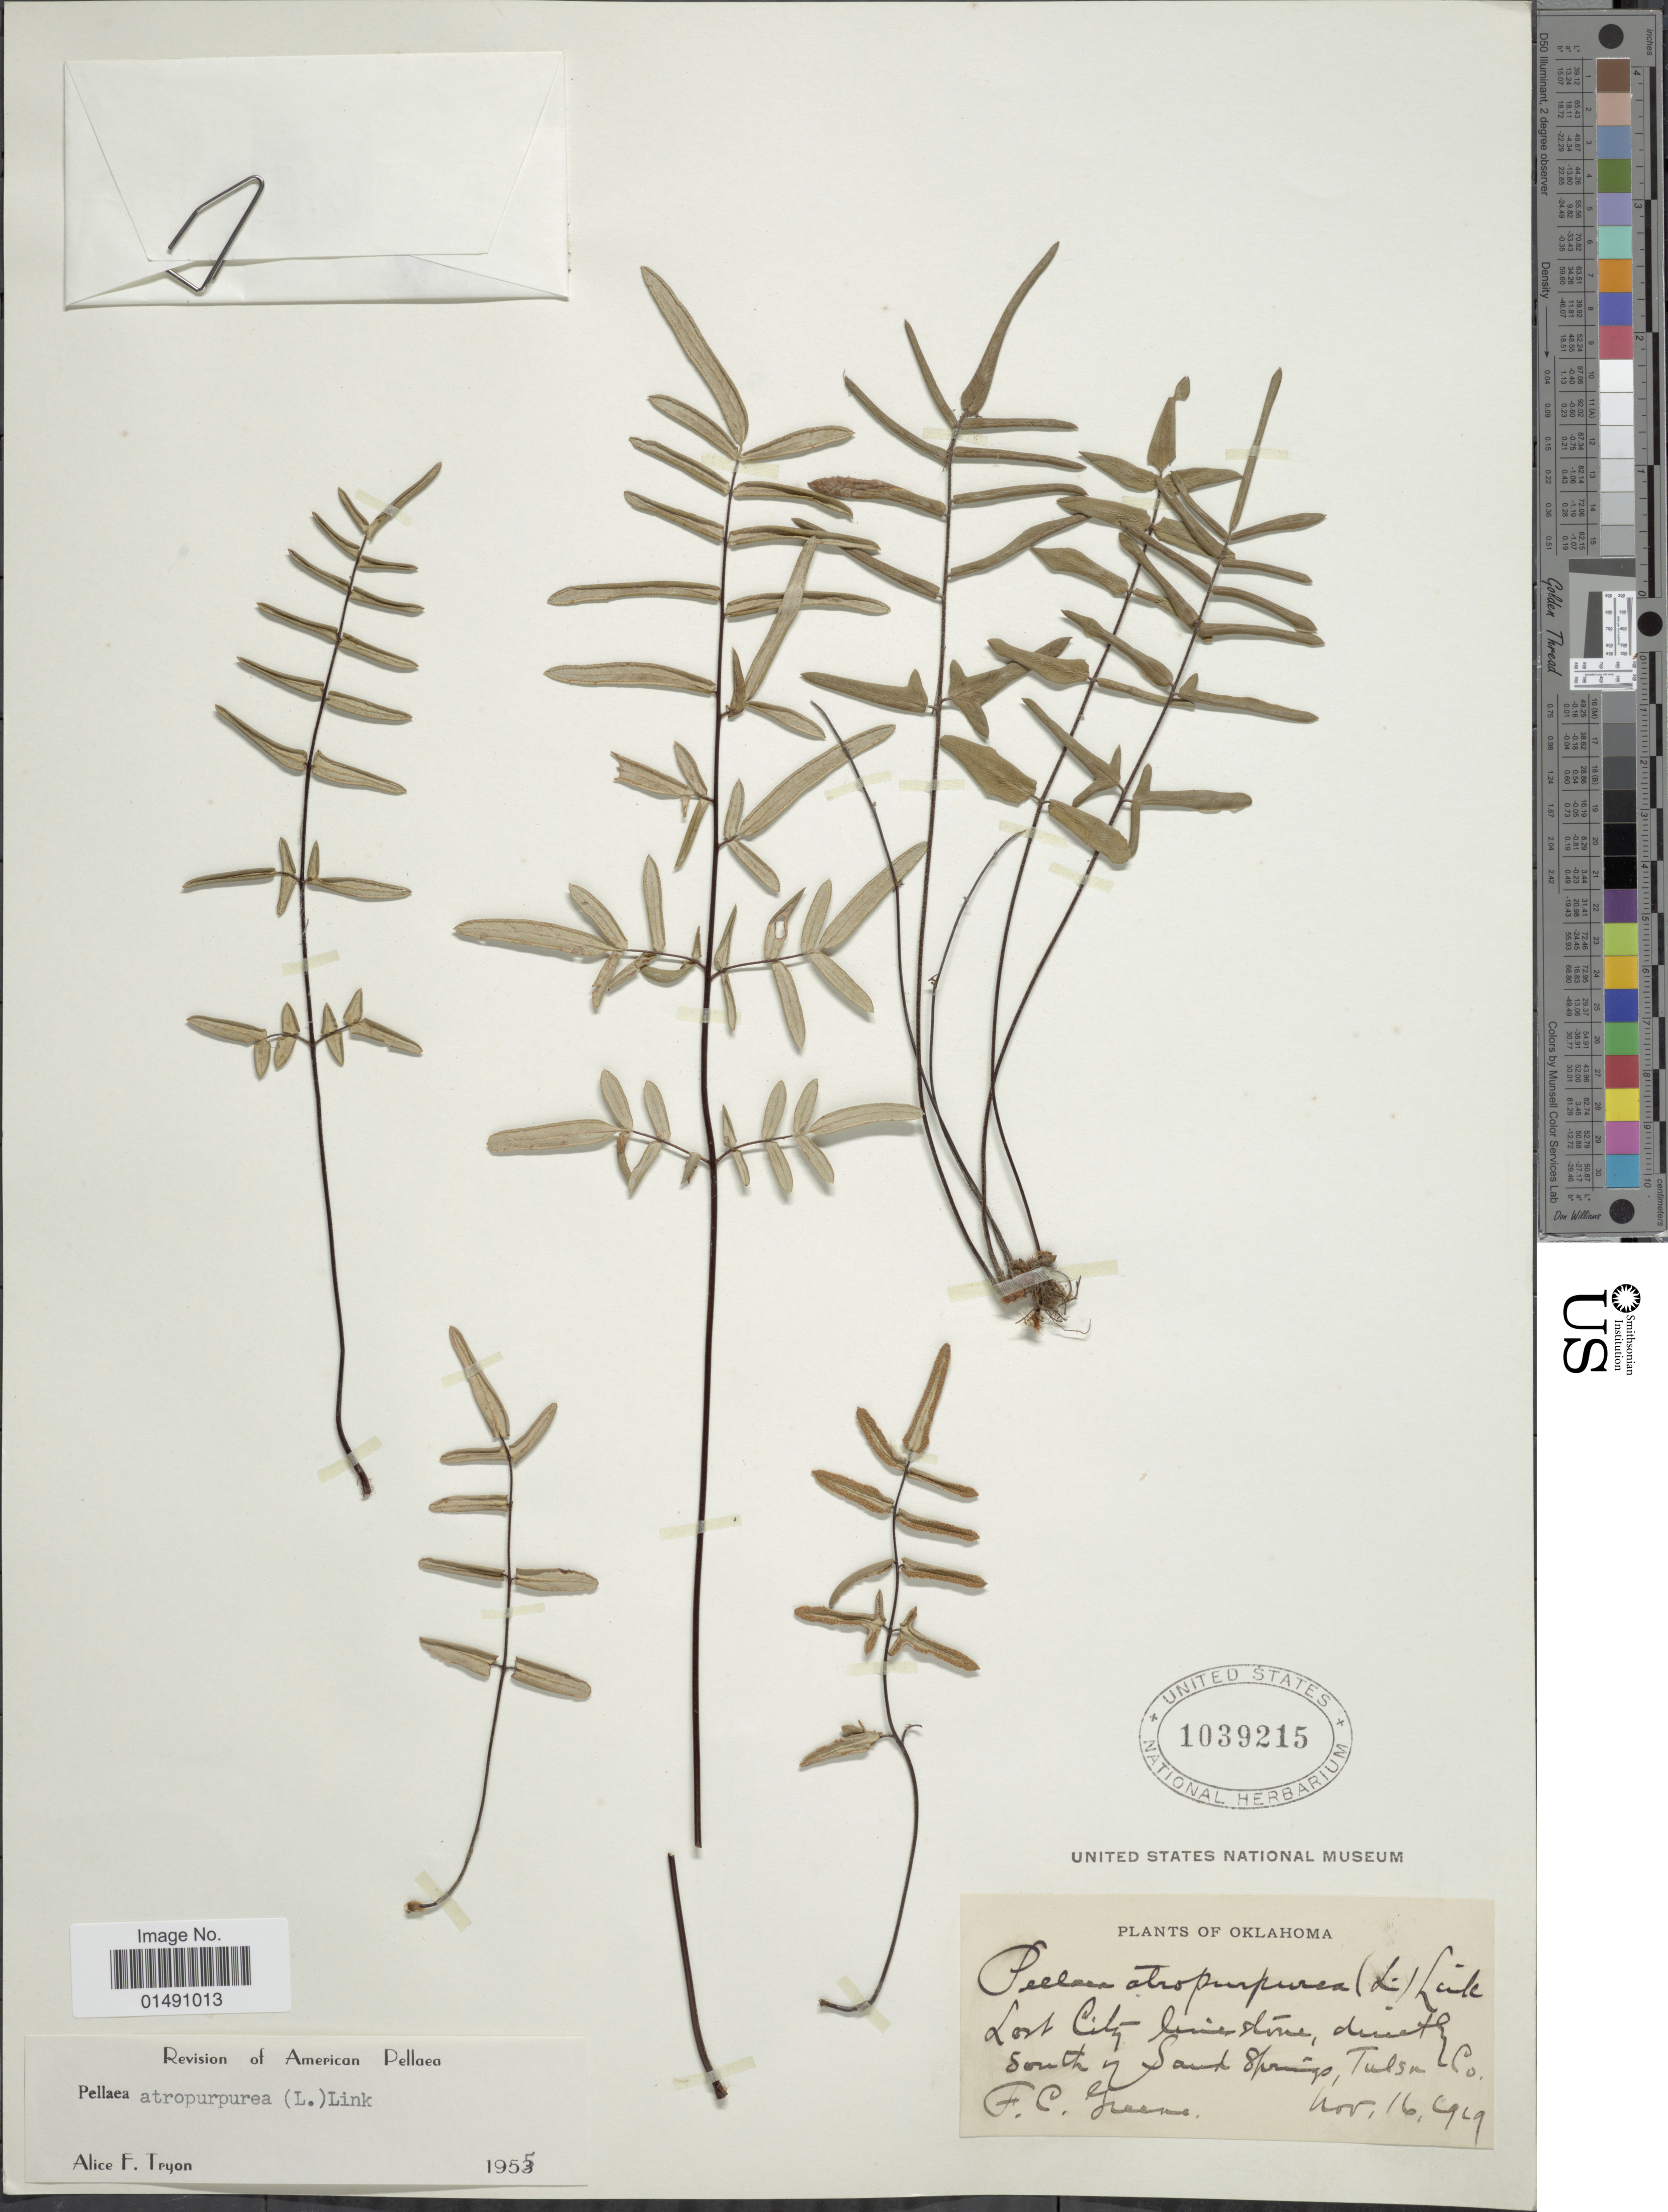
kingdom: Plantae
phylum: Tracheophyta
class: Polypodiopsida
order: Polypodiales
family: Pteridaceae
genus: Pellaea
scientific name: Pellaea atropurpurea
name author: (L.) Link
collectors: F. C. Greene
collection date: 1919-08-16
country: United States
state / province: Oklahoma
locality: Lost City limestone, directly south of Sand springs, Tulsa Co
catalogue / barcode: US 1039215